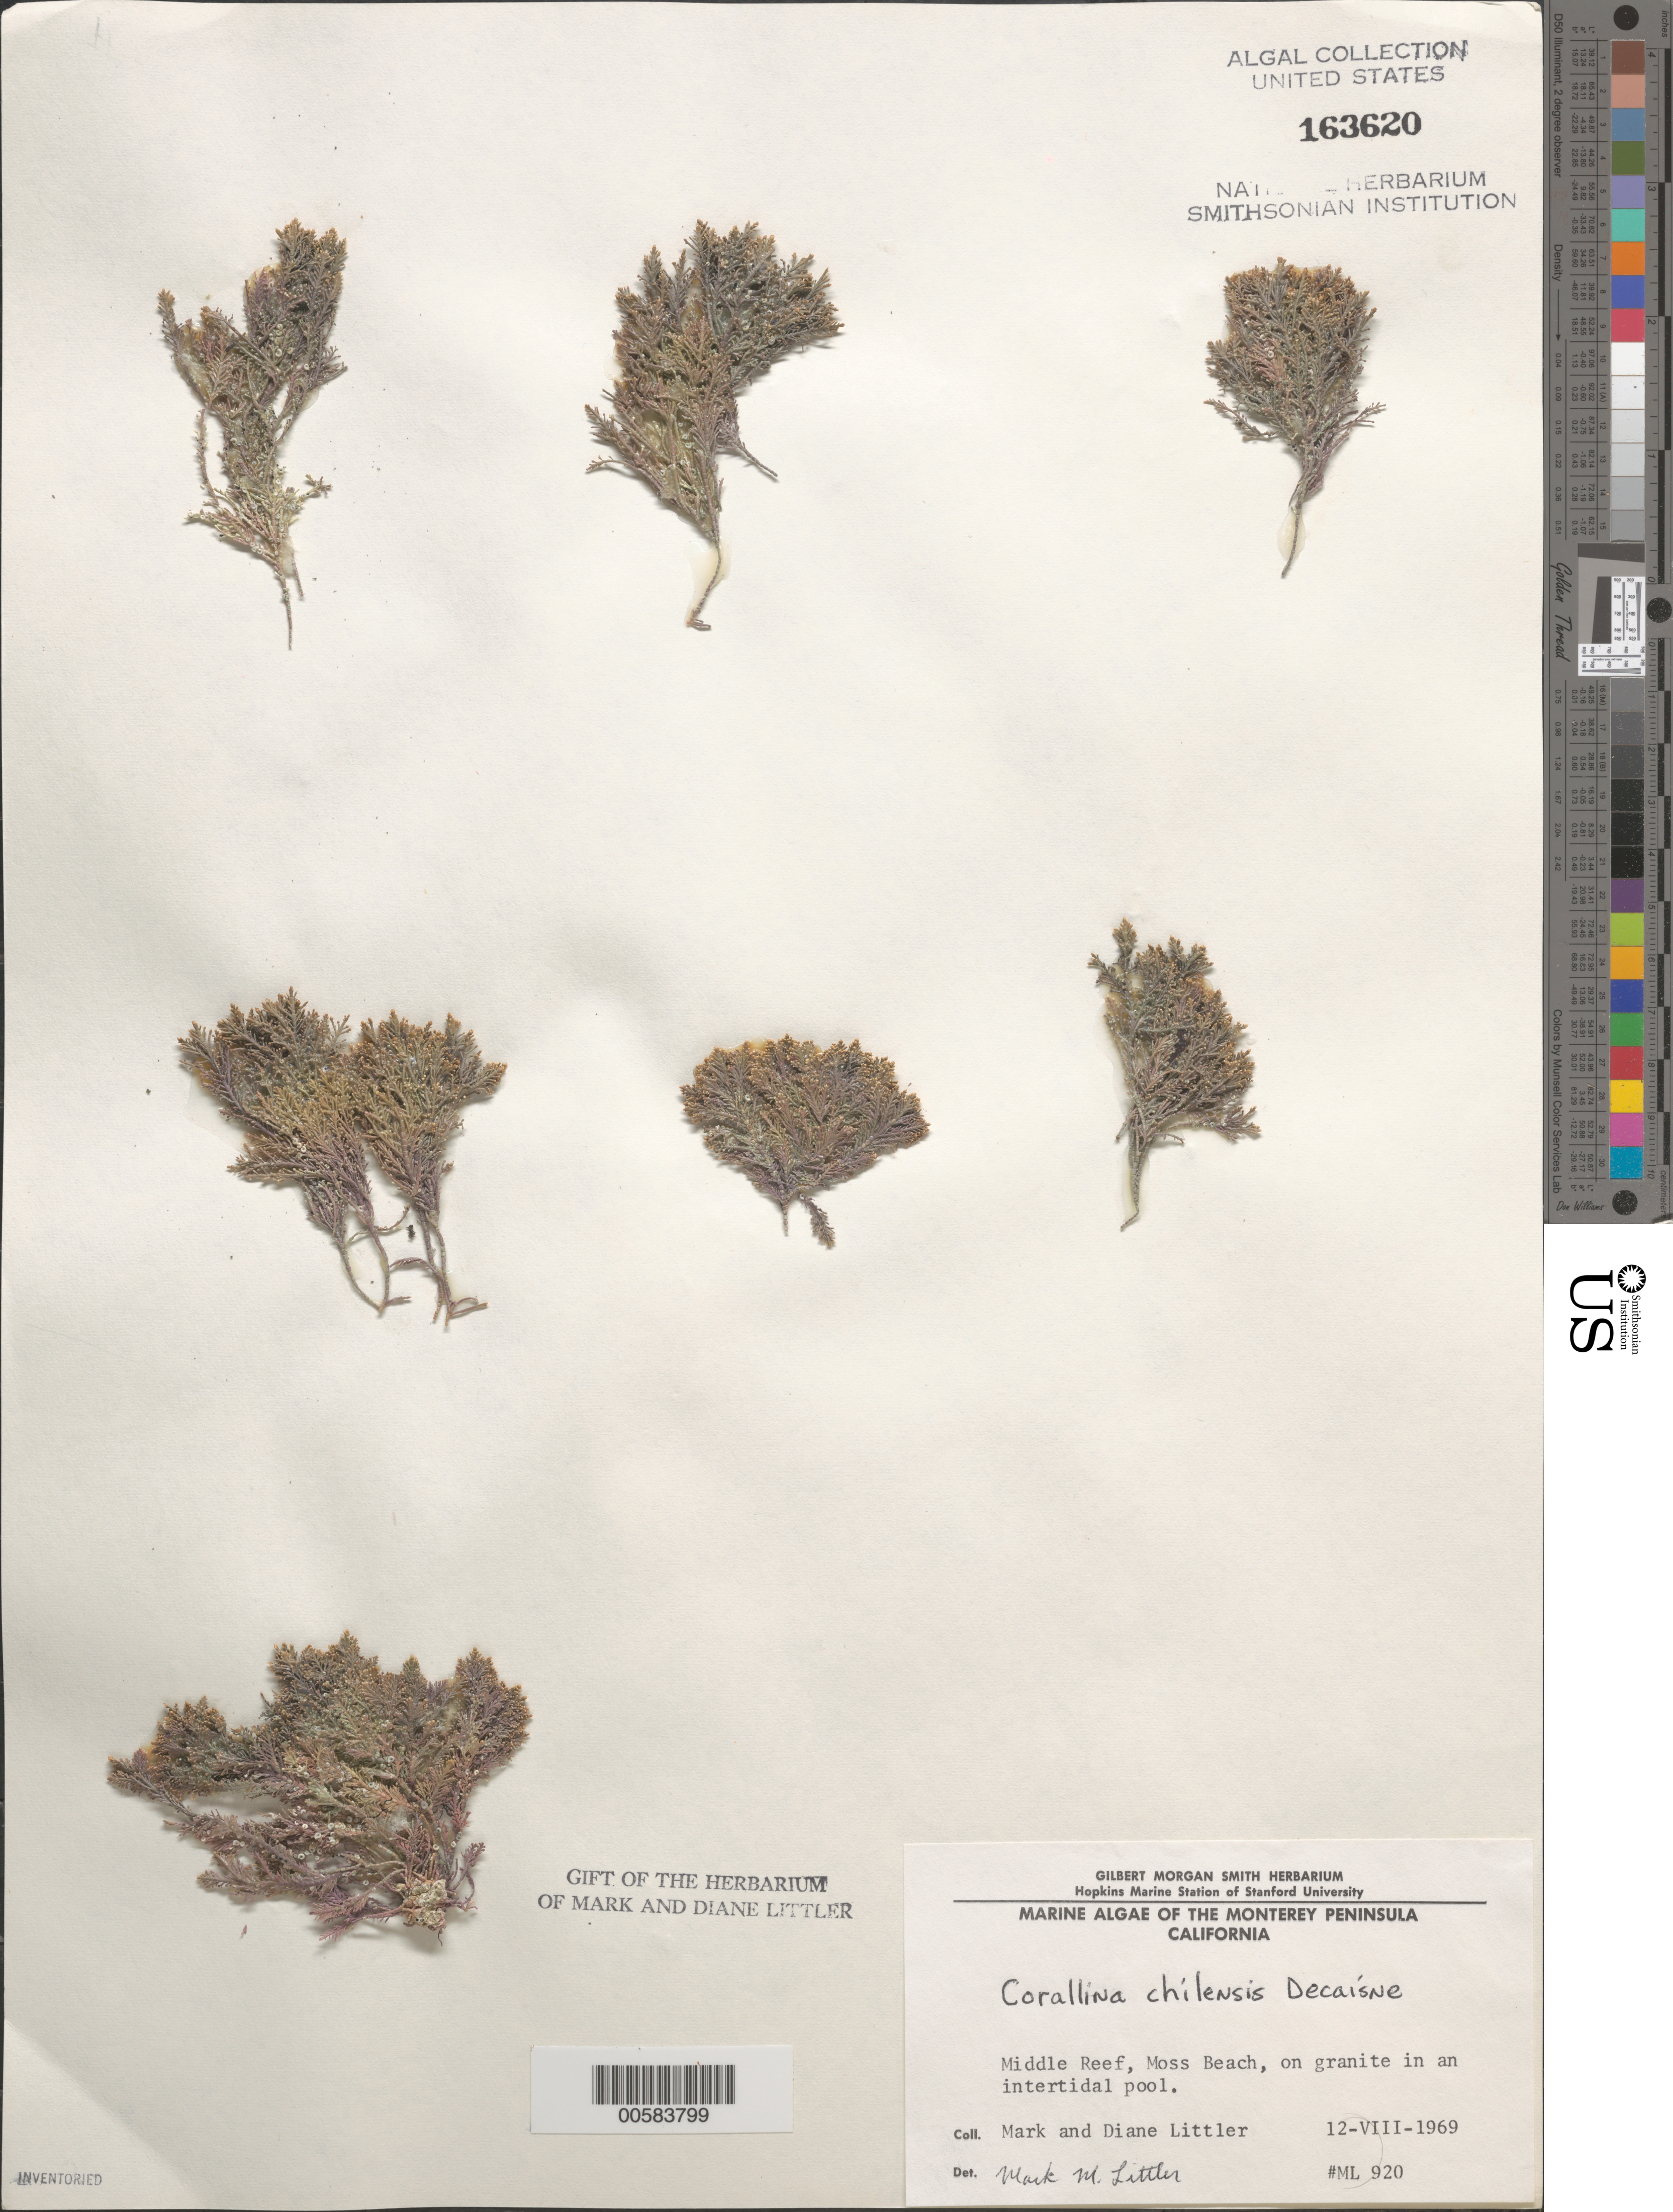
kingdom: Plantae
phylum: Rhodophyta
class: Florideophyceae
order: Corallinales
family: Corallinaceae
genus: Corallina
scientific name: Corallina officinalis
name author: L.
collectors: M. M. Littler & D. S. Littler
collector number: ML 920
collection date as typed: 12 Aug 1969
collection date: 1969-08-12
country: United States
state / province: California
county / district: Monterey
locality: Middle Reef of Moss Beach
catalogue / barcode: US 163620